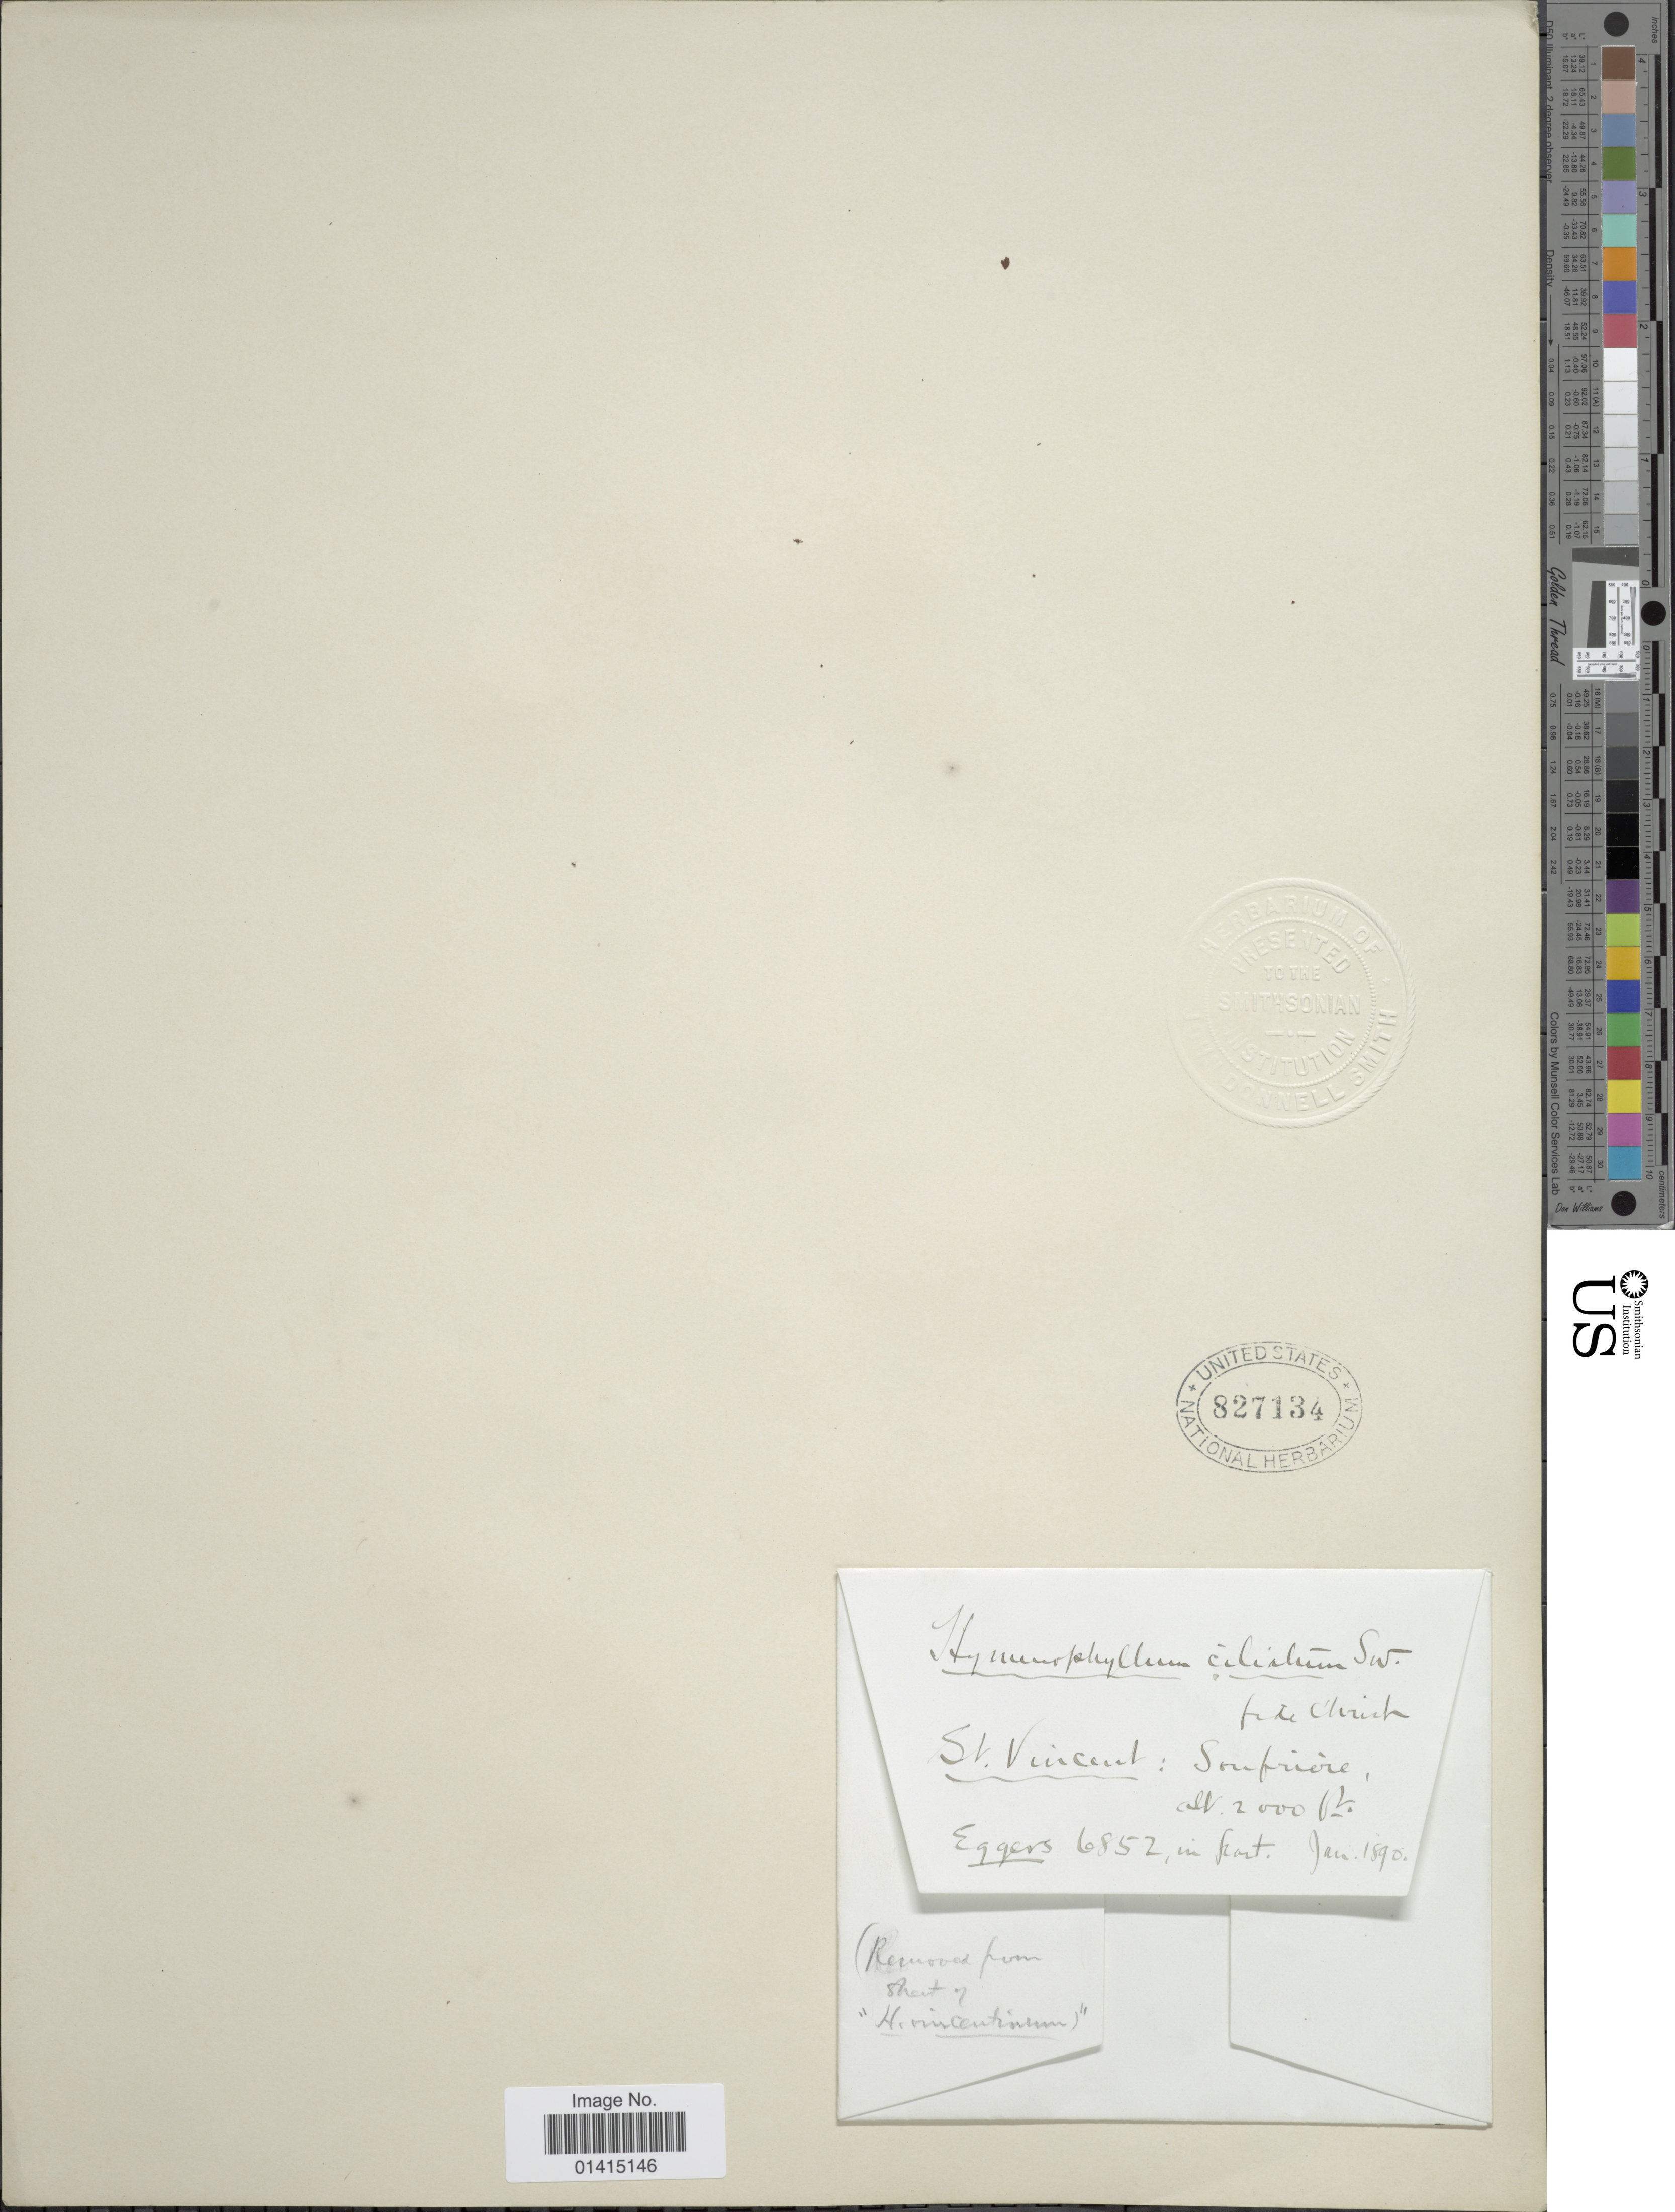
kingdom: Plantae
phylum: Tracheophyta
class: Polypodiopsida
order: Hymenophyllales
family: Hymenophyllaceae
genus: Hymenophyllum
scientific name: Hymenophyllum hirsutum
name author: (L.) Sw.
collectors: -. Eggers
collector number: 6852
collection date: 1890-01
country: St. Vincent - Grenadines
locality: St. Vincent: Soufriere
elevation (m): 610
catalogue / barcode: US 827134